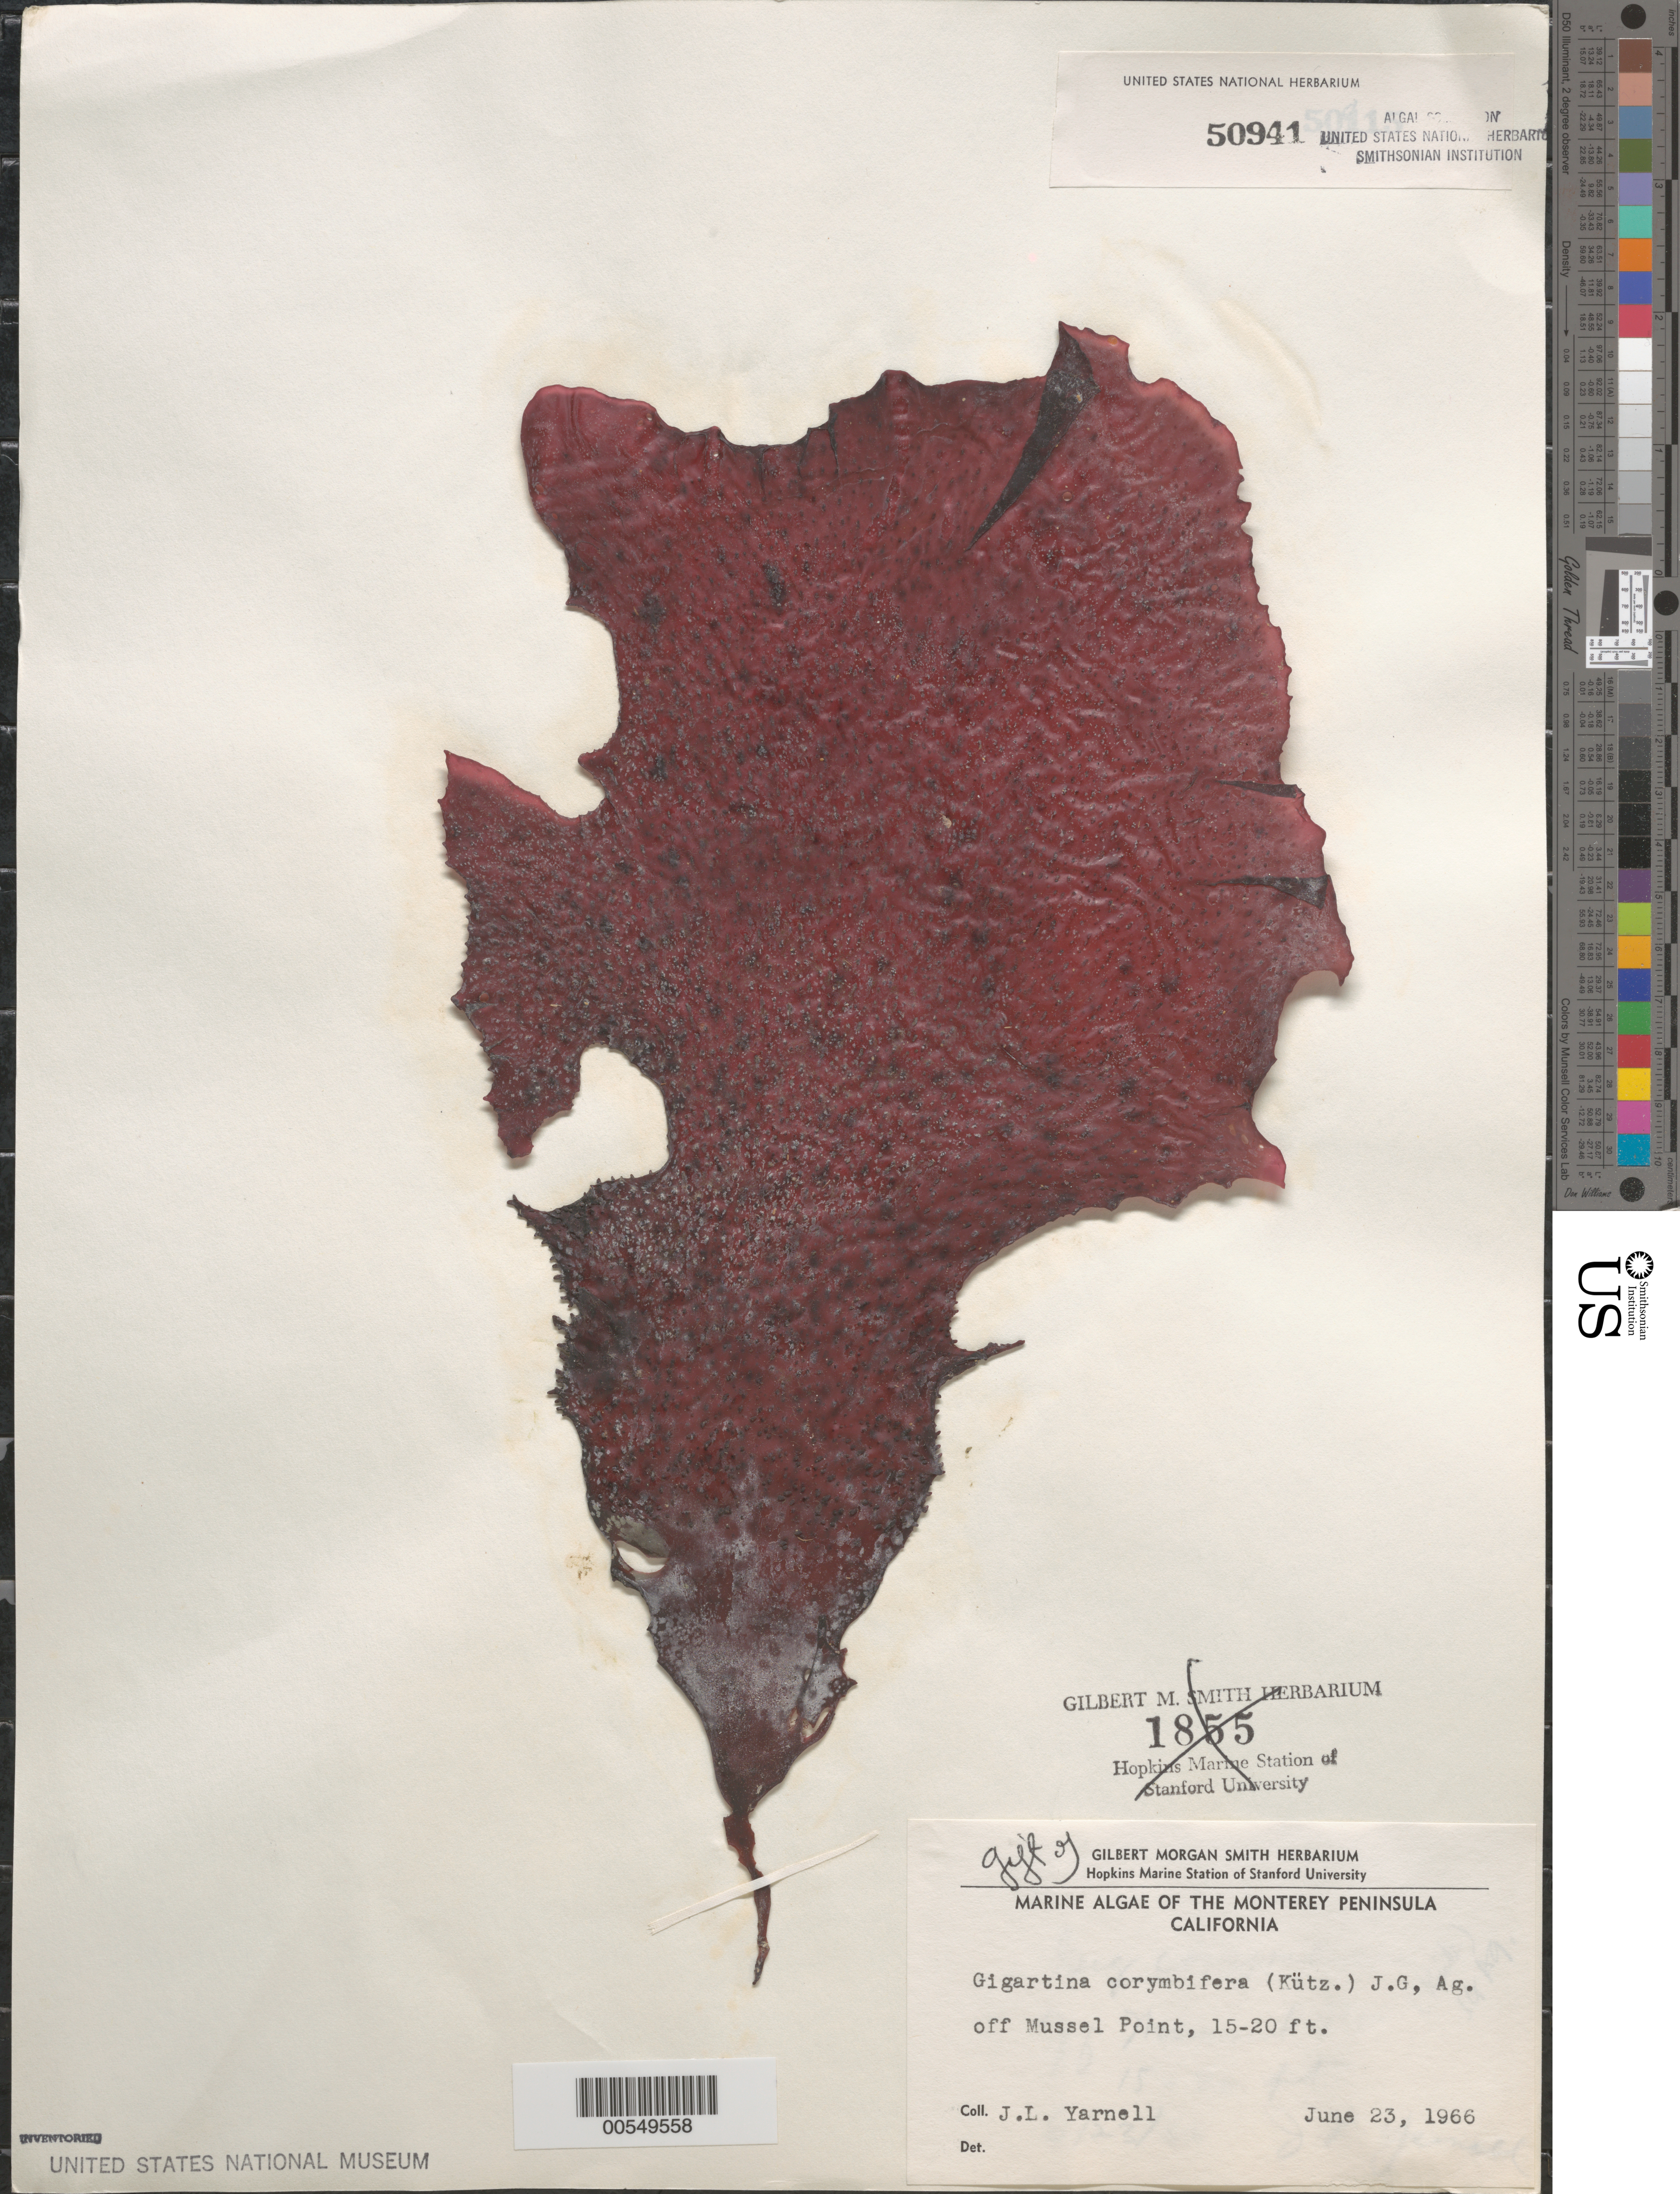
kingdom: Plantae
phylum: Rhodophyta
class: Florideophyceae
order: Gigartinales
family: Gigartinaceae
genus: Chondracanthus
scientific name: Chondracanthus corymbiferus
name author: (Kütz.) Guiry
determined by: Algae name updating Project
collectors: J. Yarnell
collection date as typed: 23 Jun 1966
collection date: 1966-06-23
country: United States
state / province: California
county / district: Monterey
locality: Off Mussel Point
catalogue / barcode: US 50941